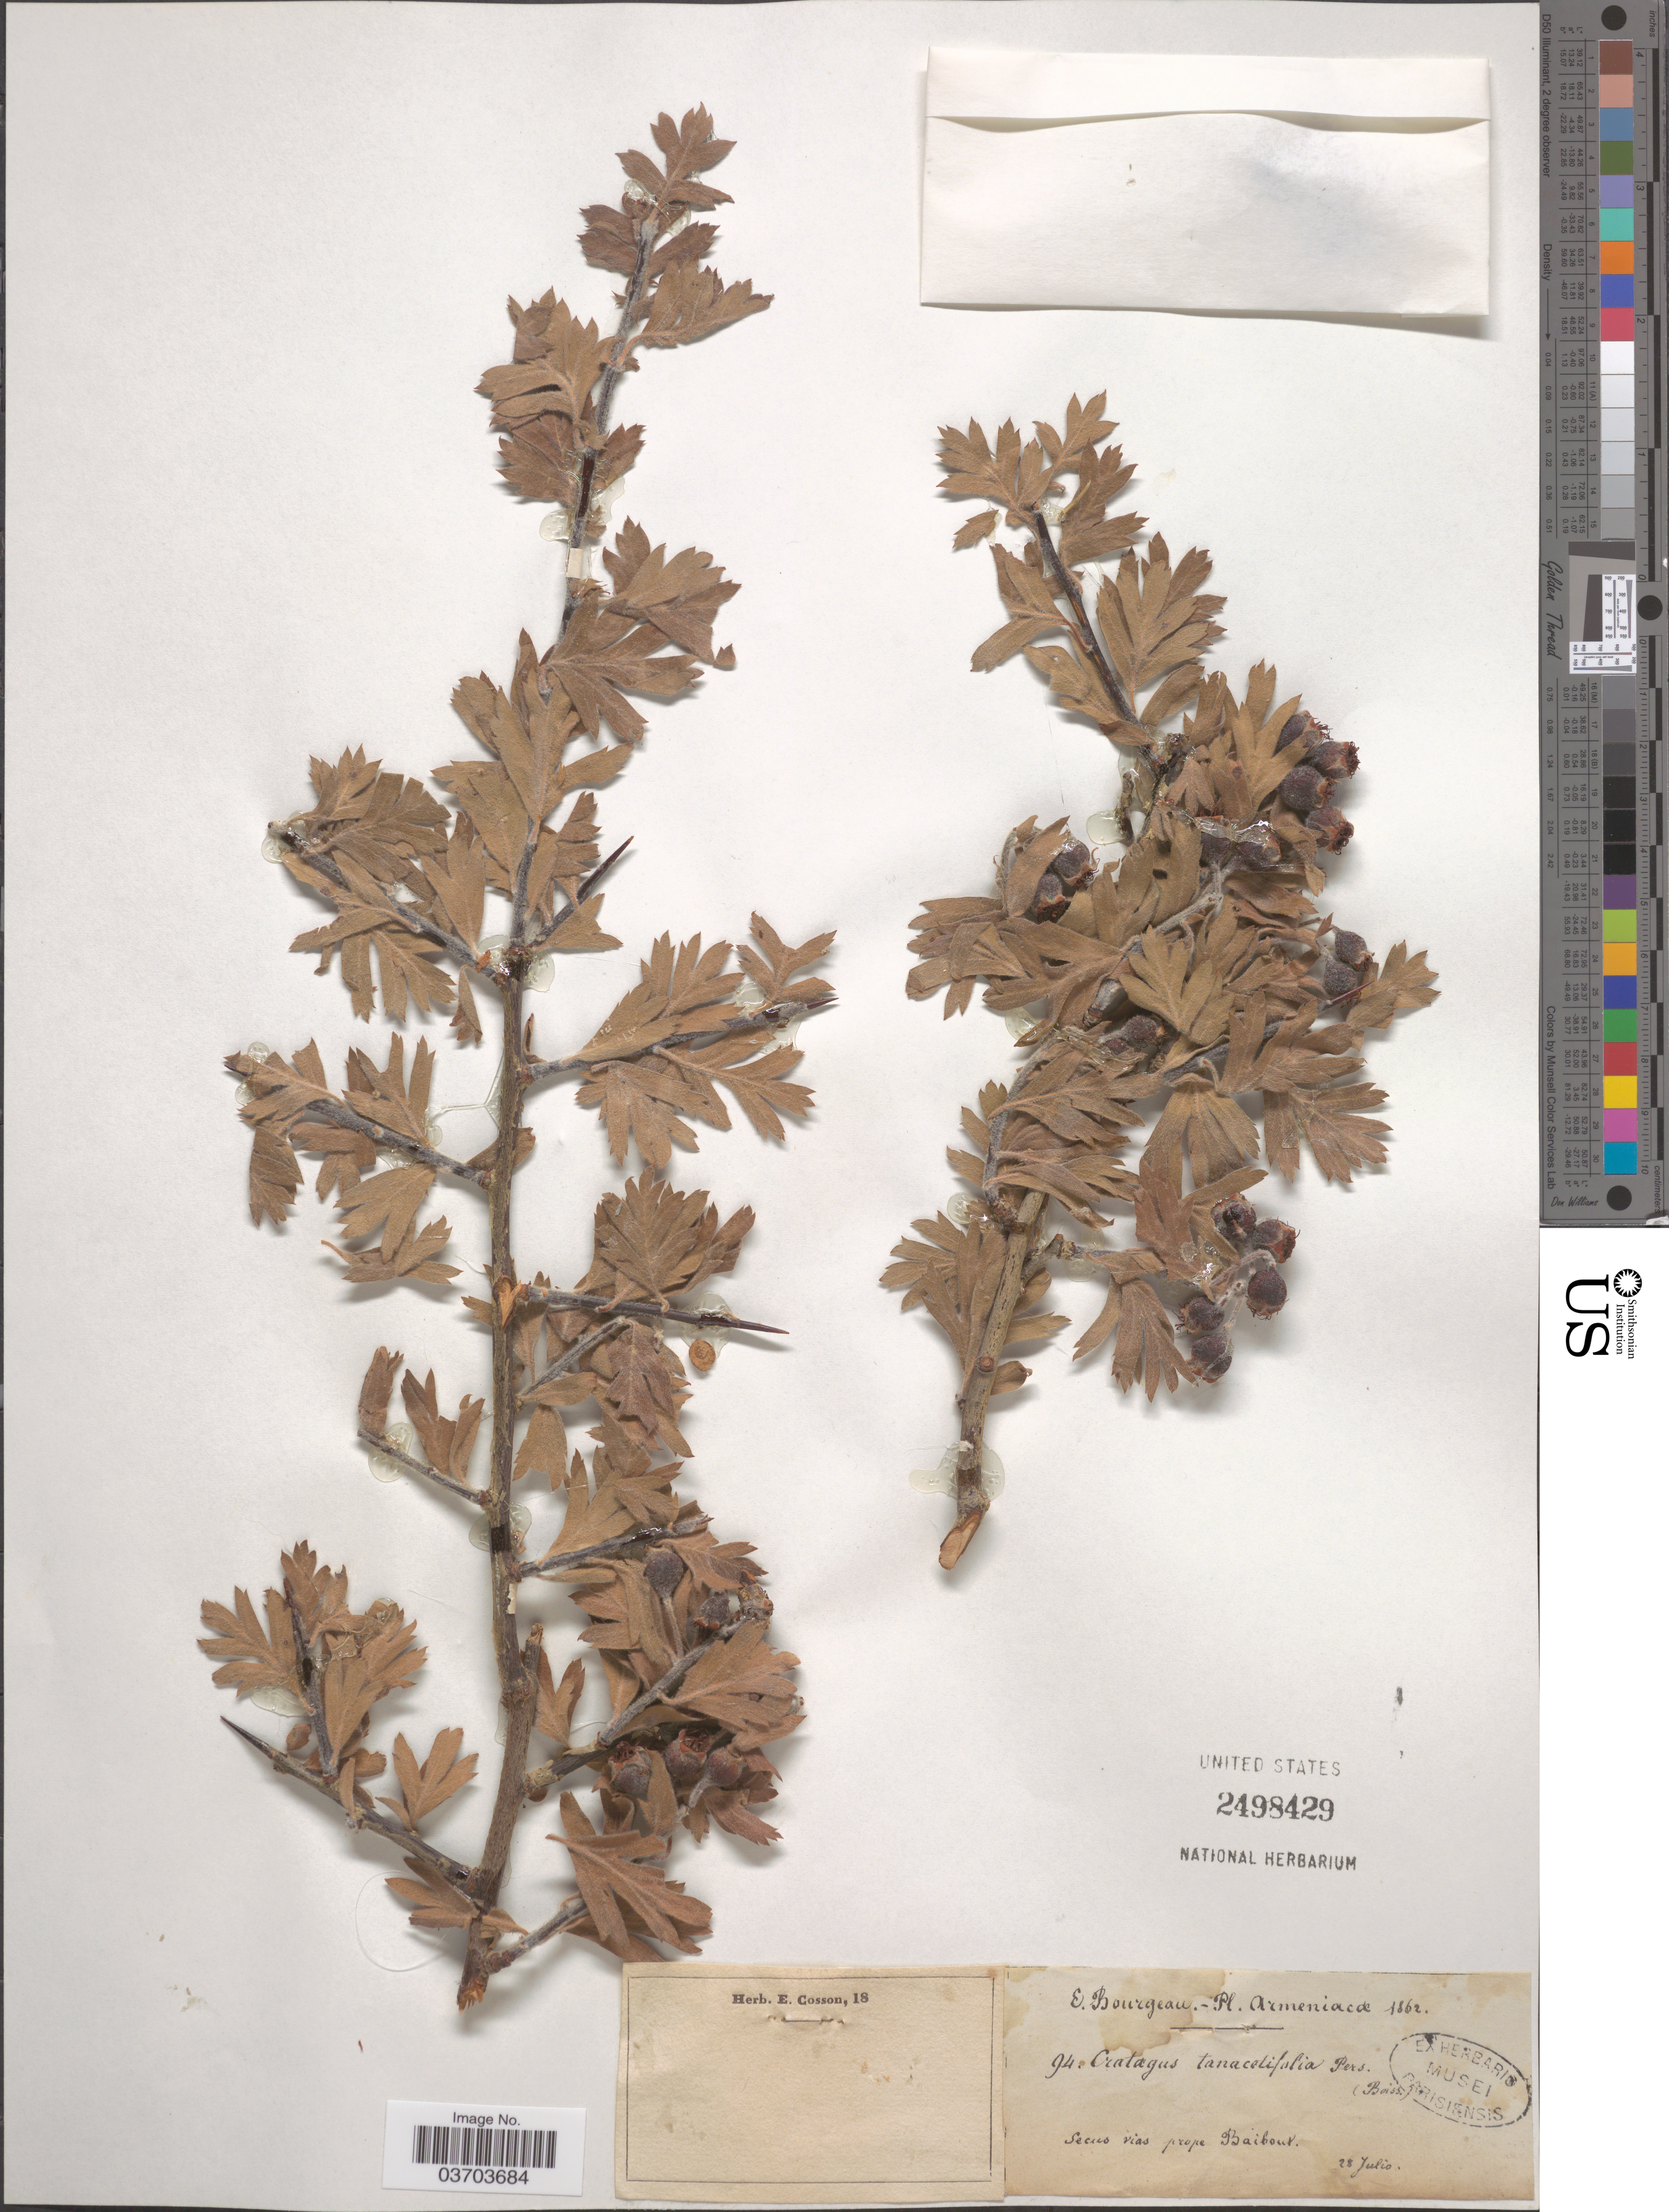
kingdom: Plantae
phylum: Tracheophyta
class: Magnoliopsida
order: Rosales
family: Rosaceae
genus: Crataegus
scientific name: Crataegus tanacetifolia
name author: (Poir.) Pers.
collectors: E. Bourgeau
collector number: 94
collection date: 1862-07-28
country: Armenia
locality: Secus vias prope Baibout.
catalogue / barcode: US 2498429